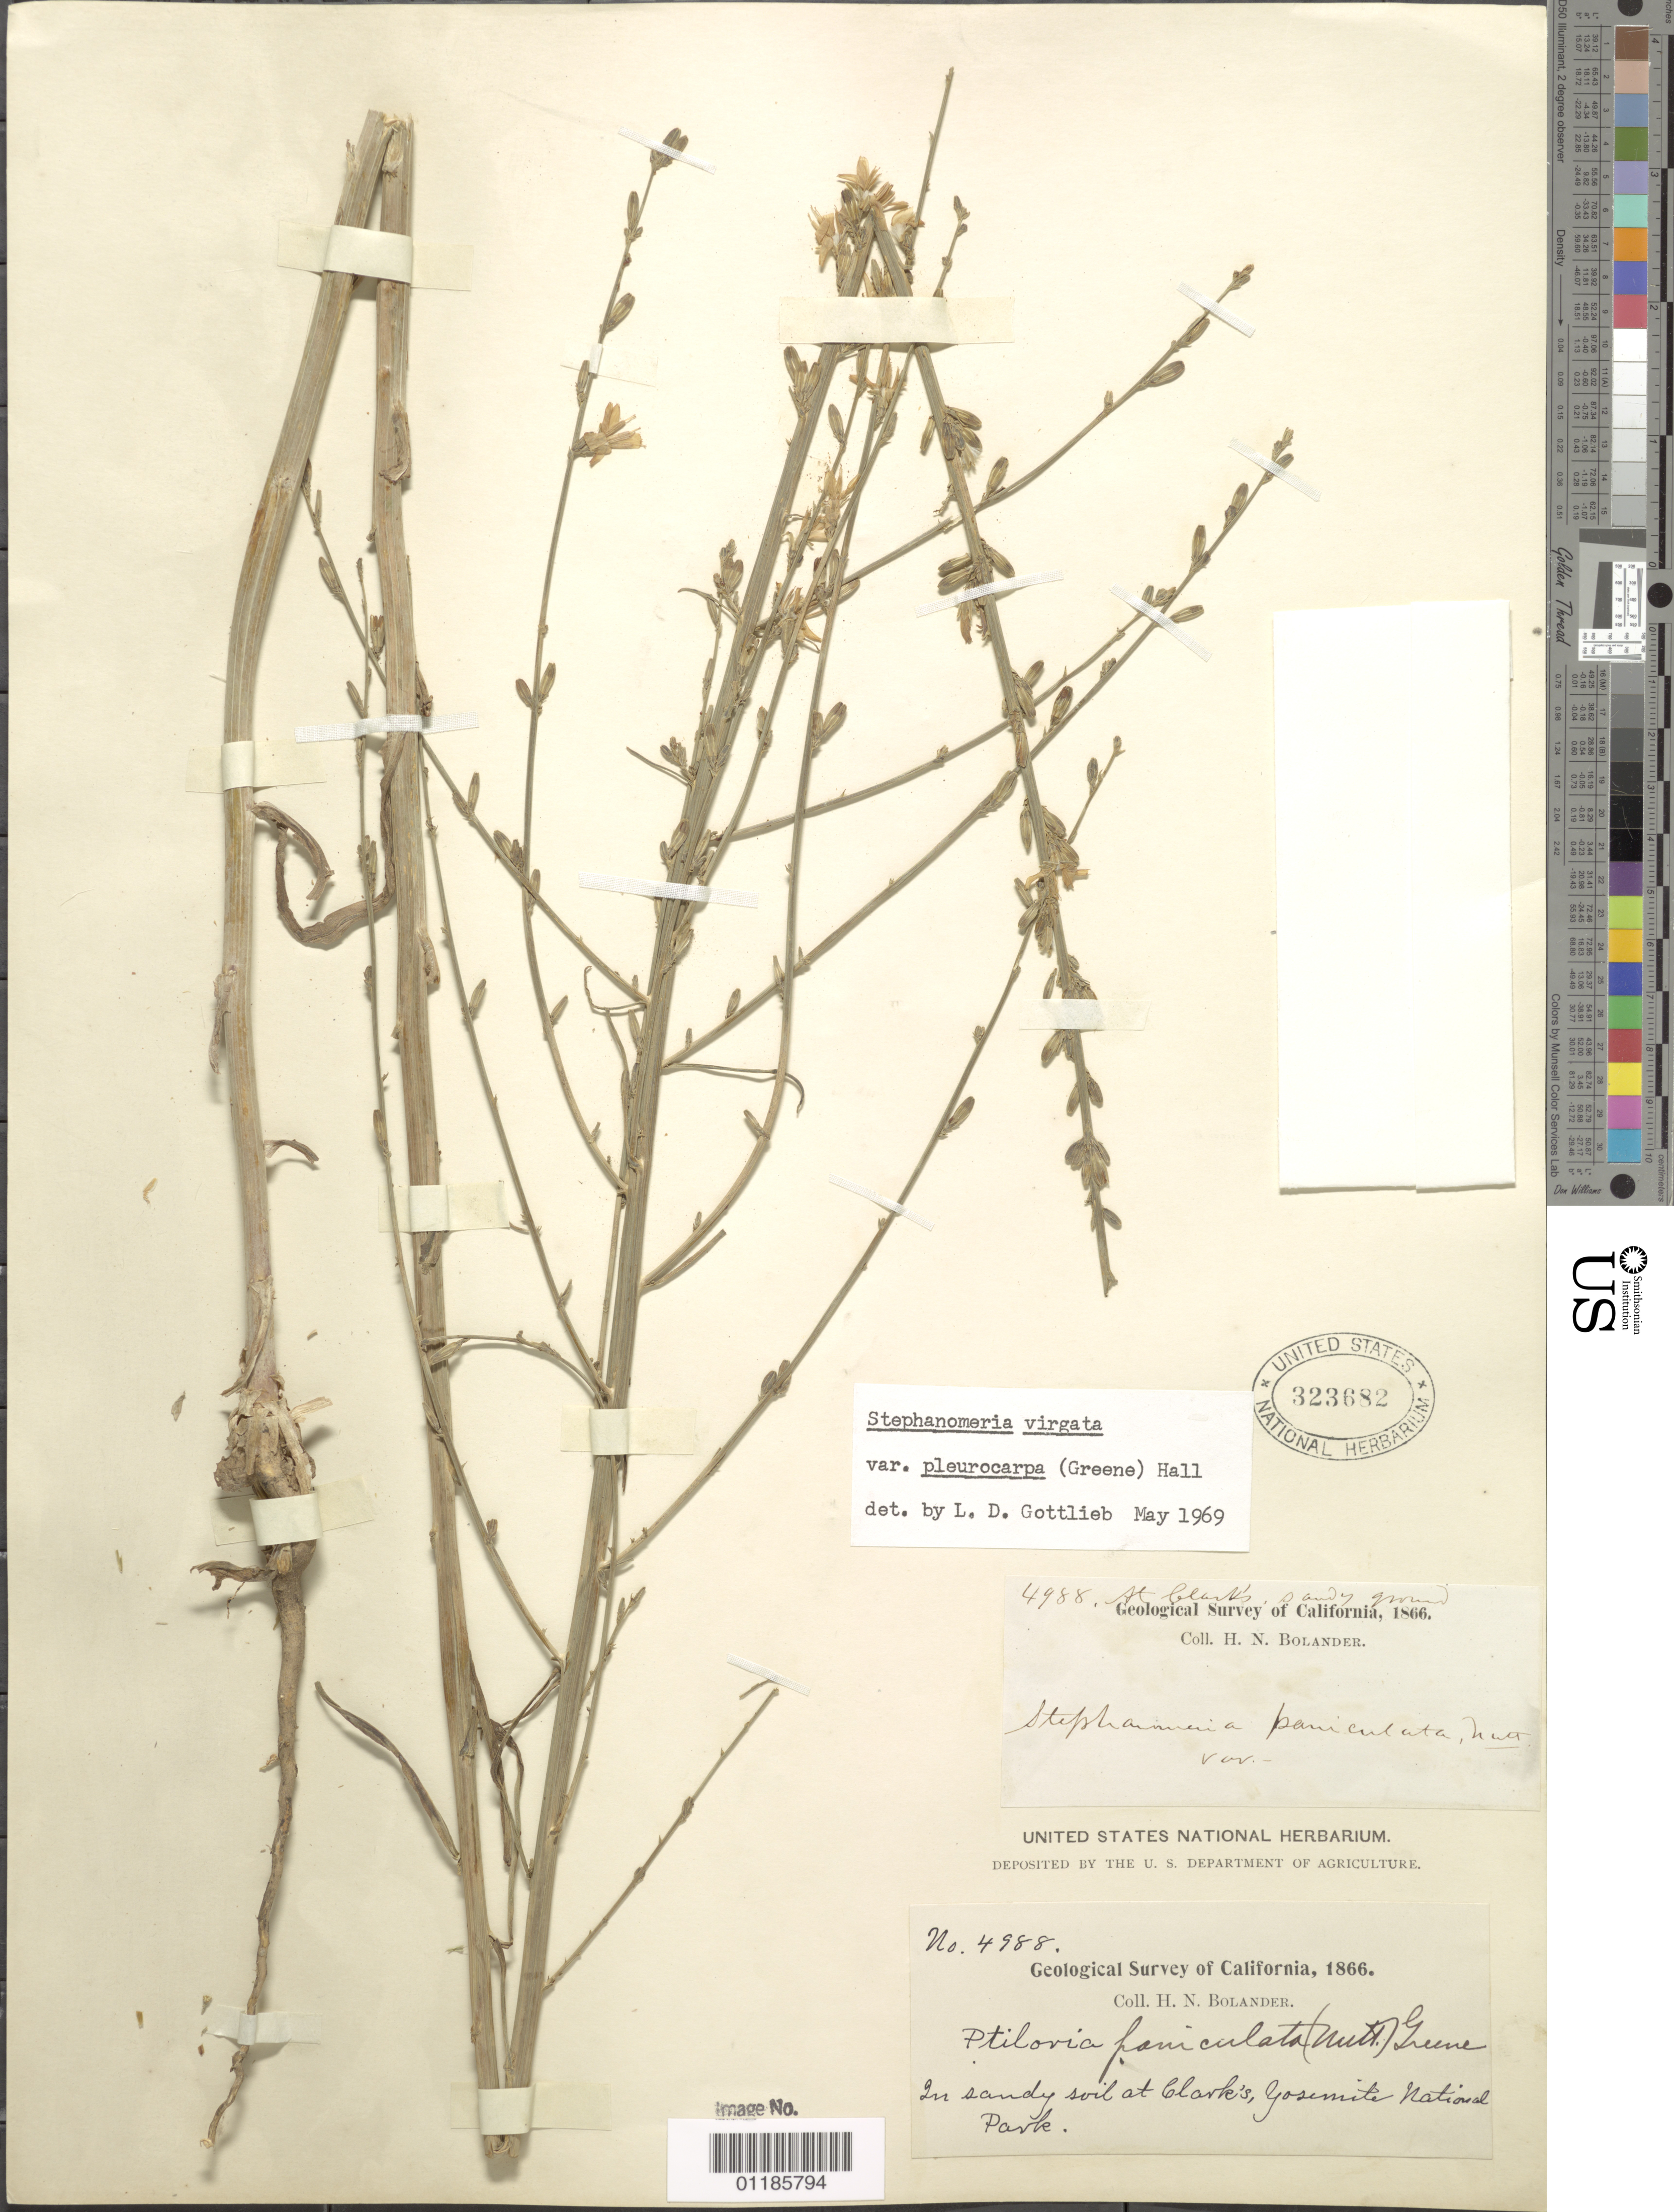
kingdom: Plantae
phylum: Tracheophyta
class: Magnoliopsida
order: Asterales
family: Asteraceae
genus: Stephanomeria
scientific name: Stephanomeria virgata subsp. pleurocarpa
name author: (Greene) Gottlieb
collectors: H. Bolander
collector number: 4988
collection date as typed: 1866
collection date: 1866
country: United States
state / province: California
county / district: Mariposa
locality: in sandy soil at Clark's, Yosemite National Park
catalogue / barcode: US 323682